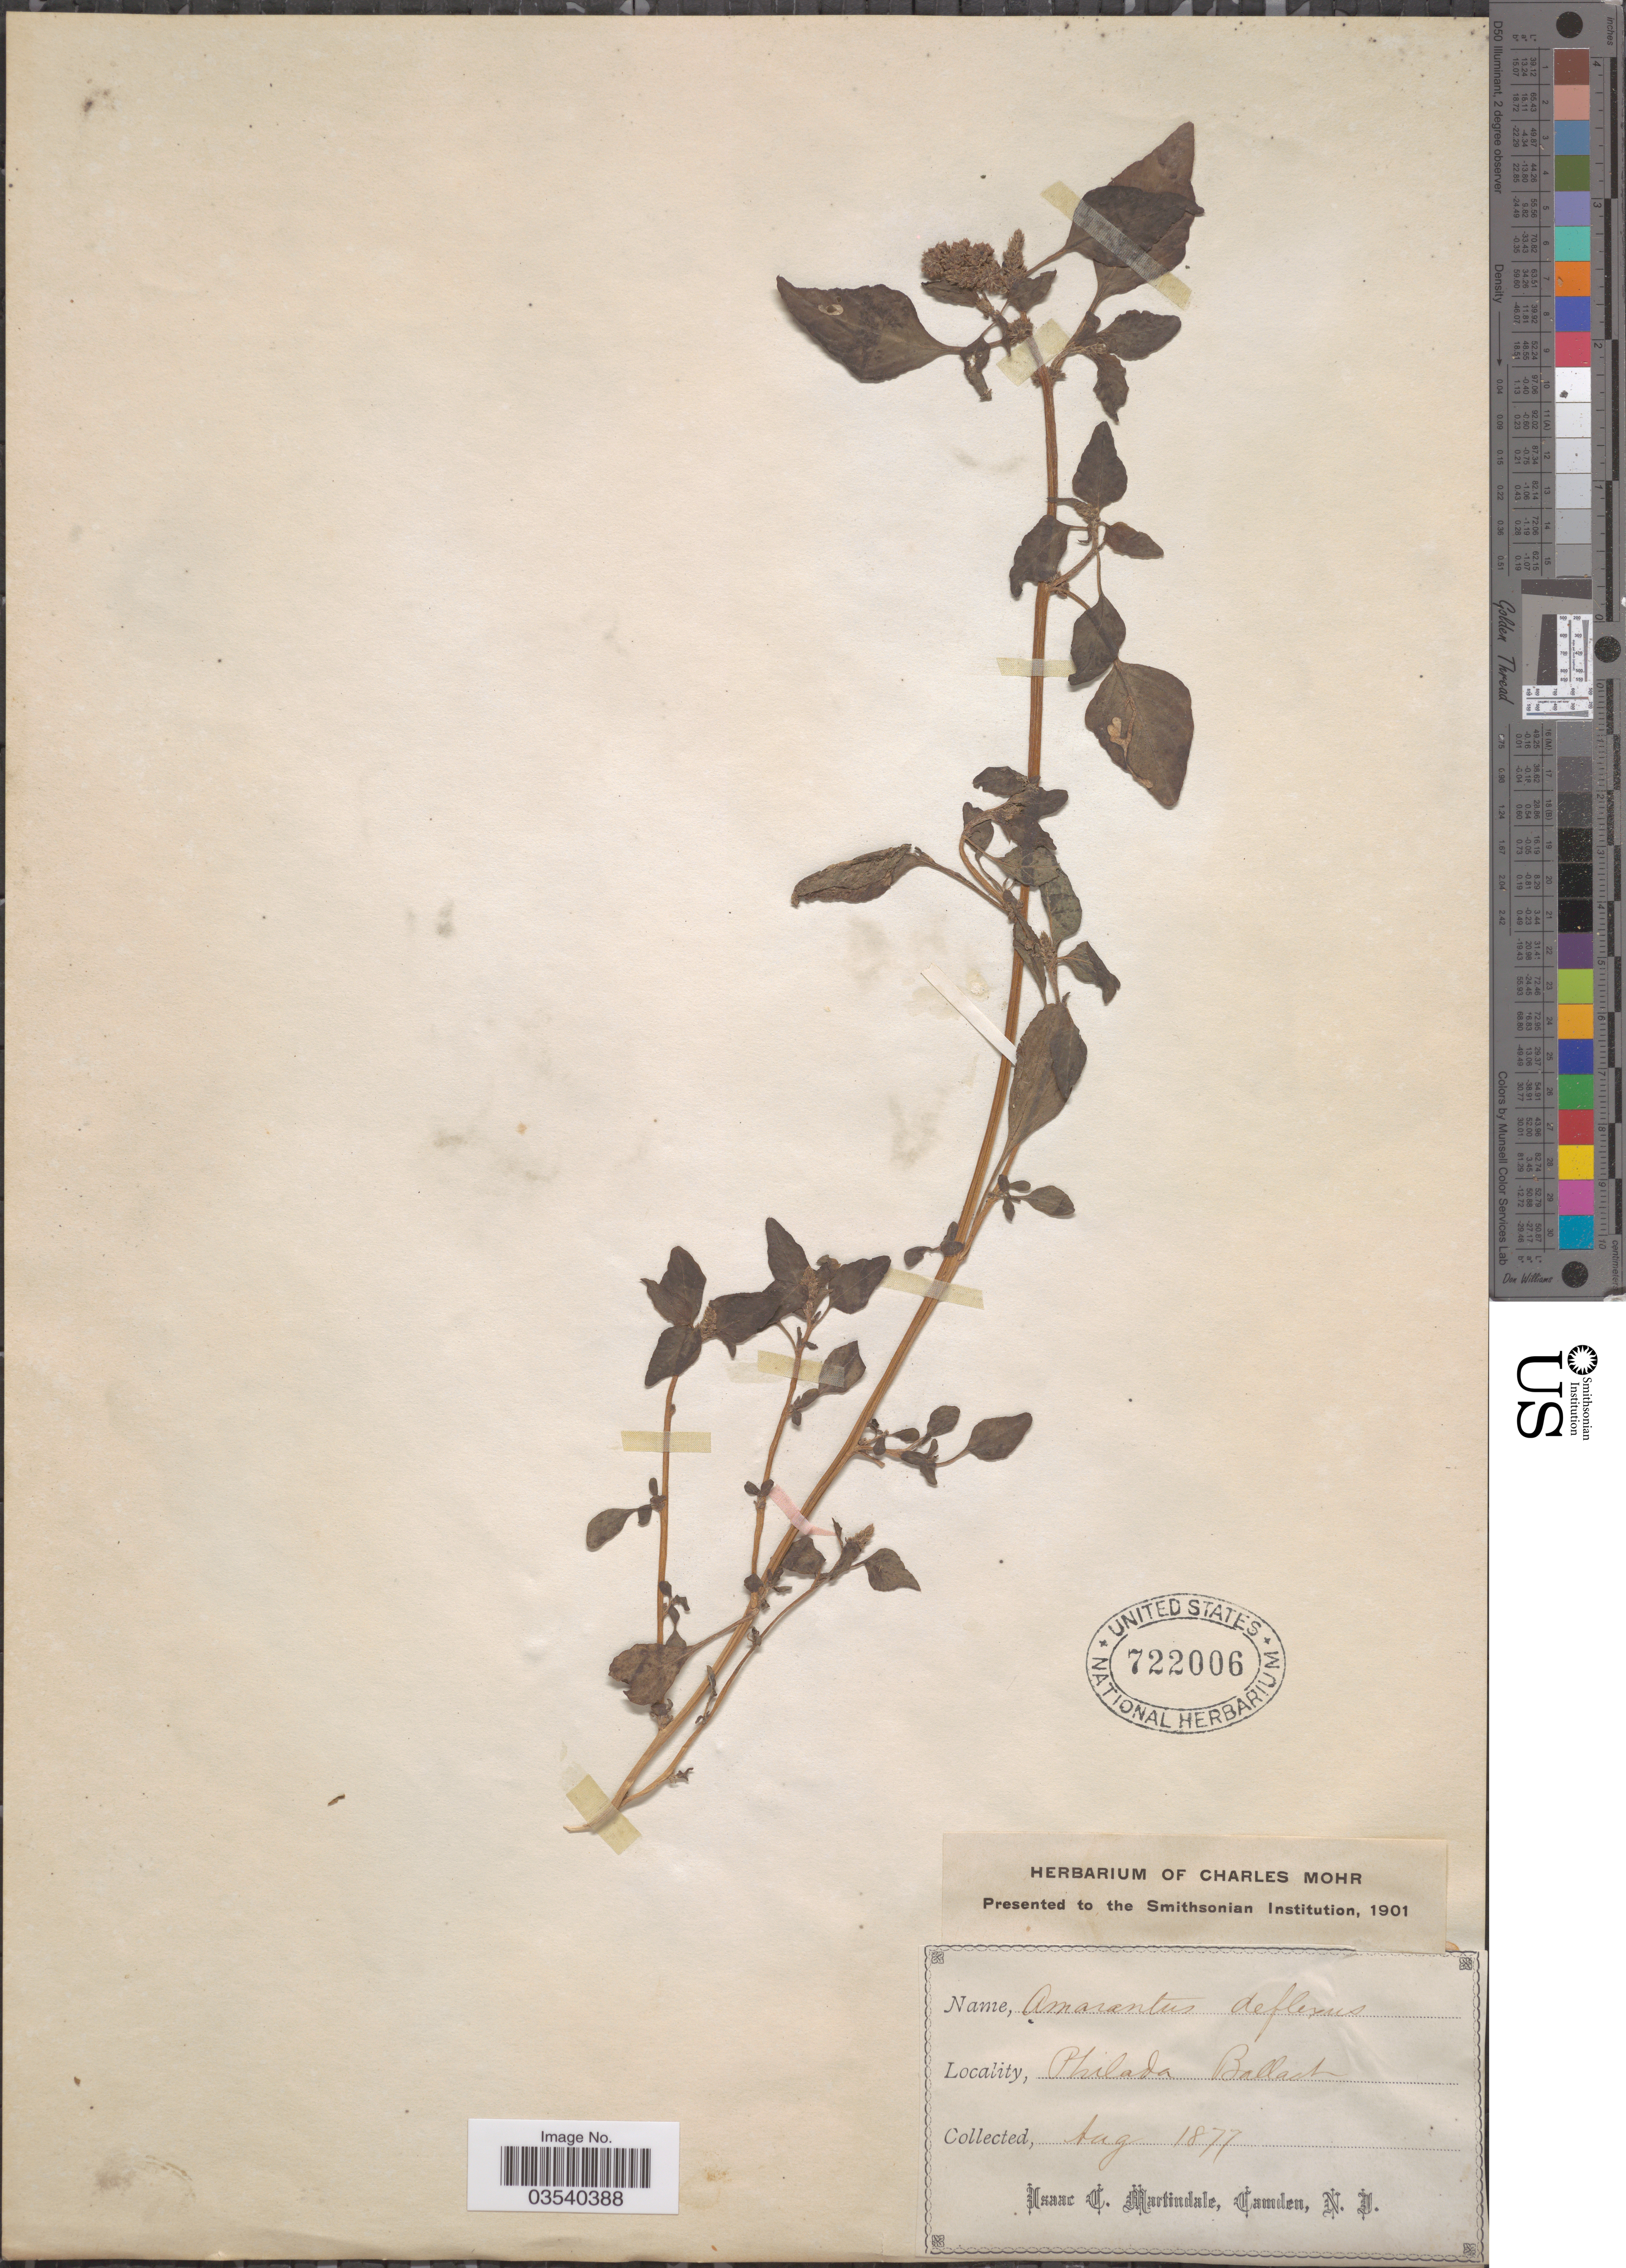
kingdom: Plantae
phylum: Tracheophyta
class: Magnoliopsida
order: Caryophyllales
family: Amaranthaceae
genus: Amaranthus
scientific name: Amaranthus deflexus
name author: L.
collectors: I. C. Martindale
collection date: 1877-08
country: United States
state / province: New Jersey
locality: Philada, Ballast.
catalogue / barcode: US 722006